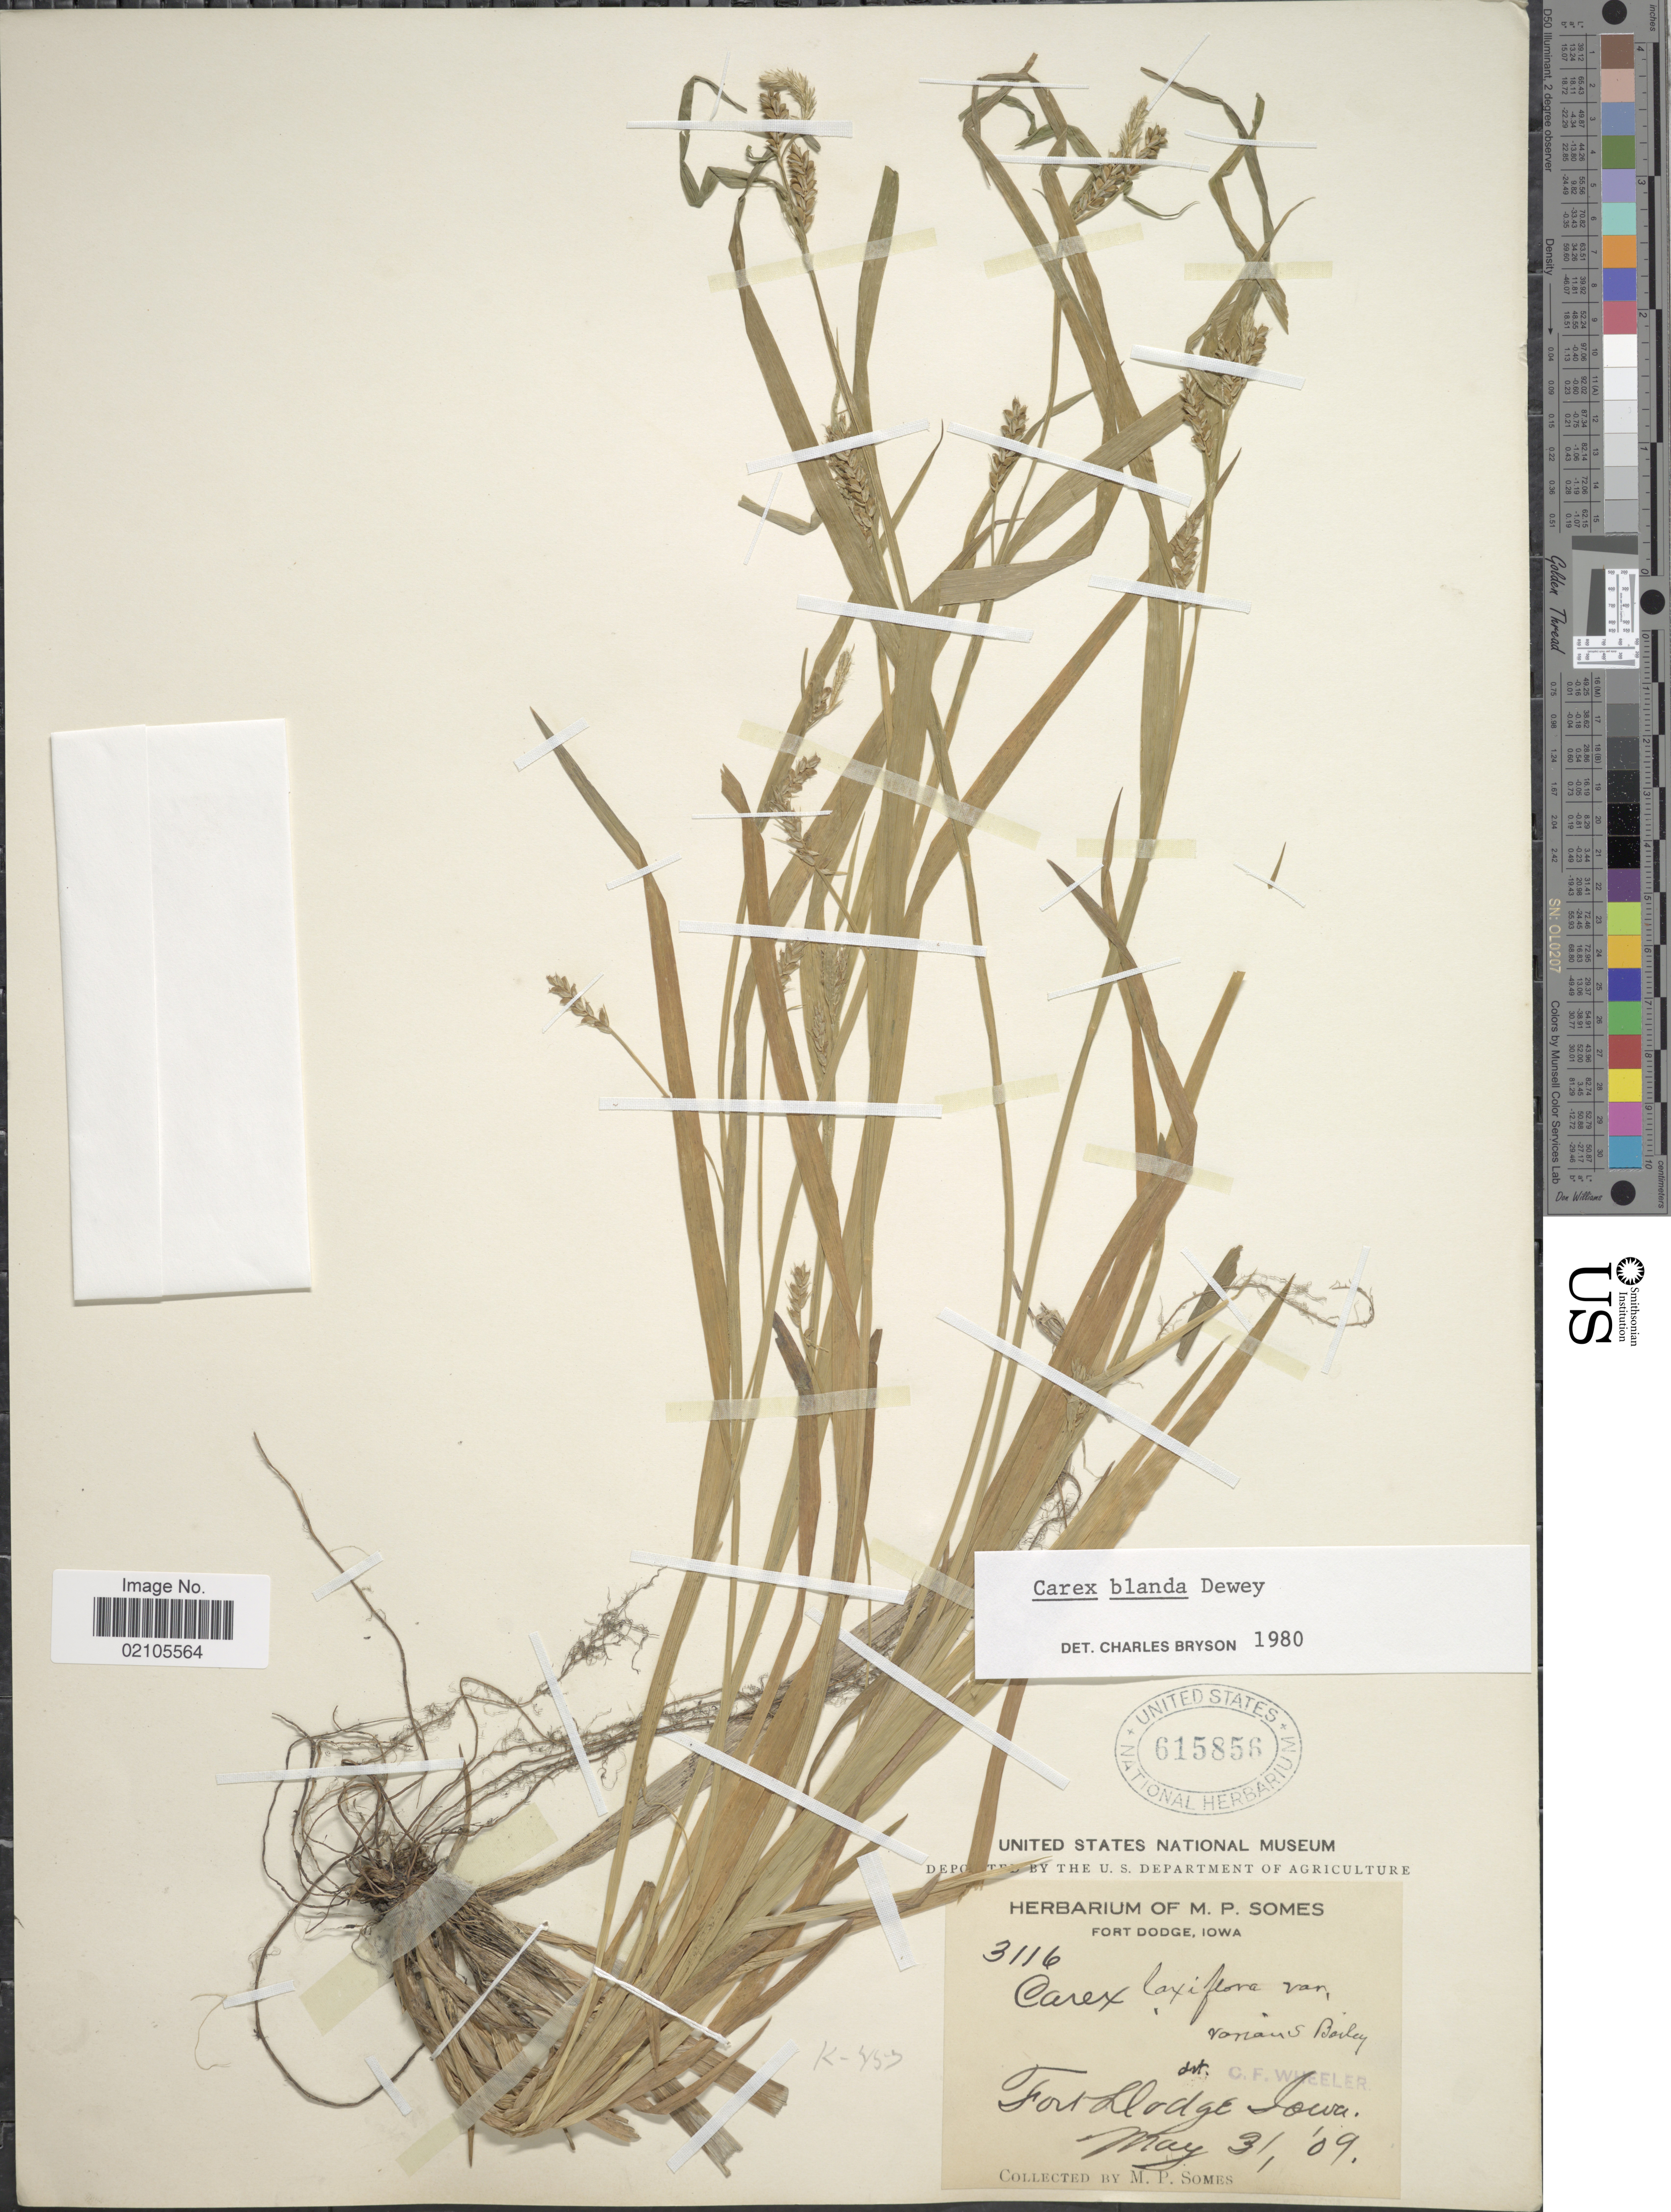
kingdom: Plantae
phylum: Tracheophyta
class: Liliopsida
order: Poales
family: Cyperaceae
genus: Carex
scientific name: Carex blanda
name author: Dewey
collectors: M. Somes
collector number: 3116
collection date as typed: Transcribed d/m/y: 31/5/9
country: United States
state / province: Iowa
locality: Fort Dodge, Iowa, Fort Dodge Iowa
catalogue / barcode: US 615856